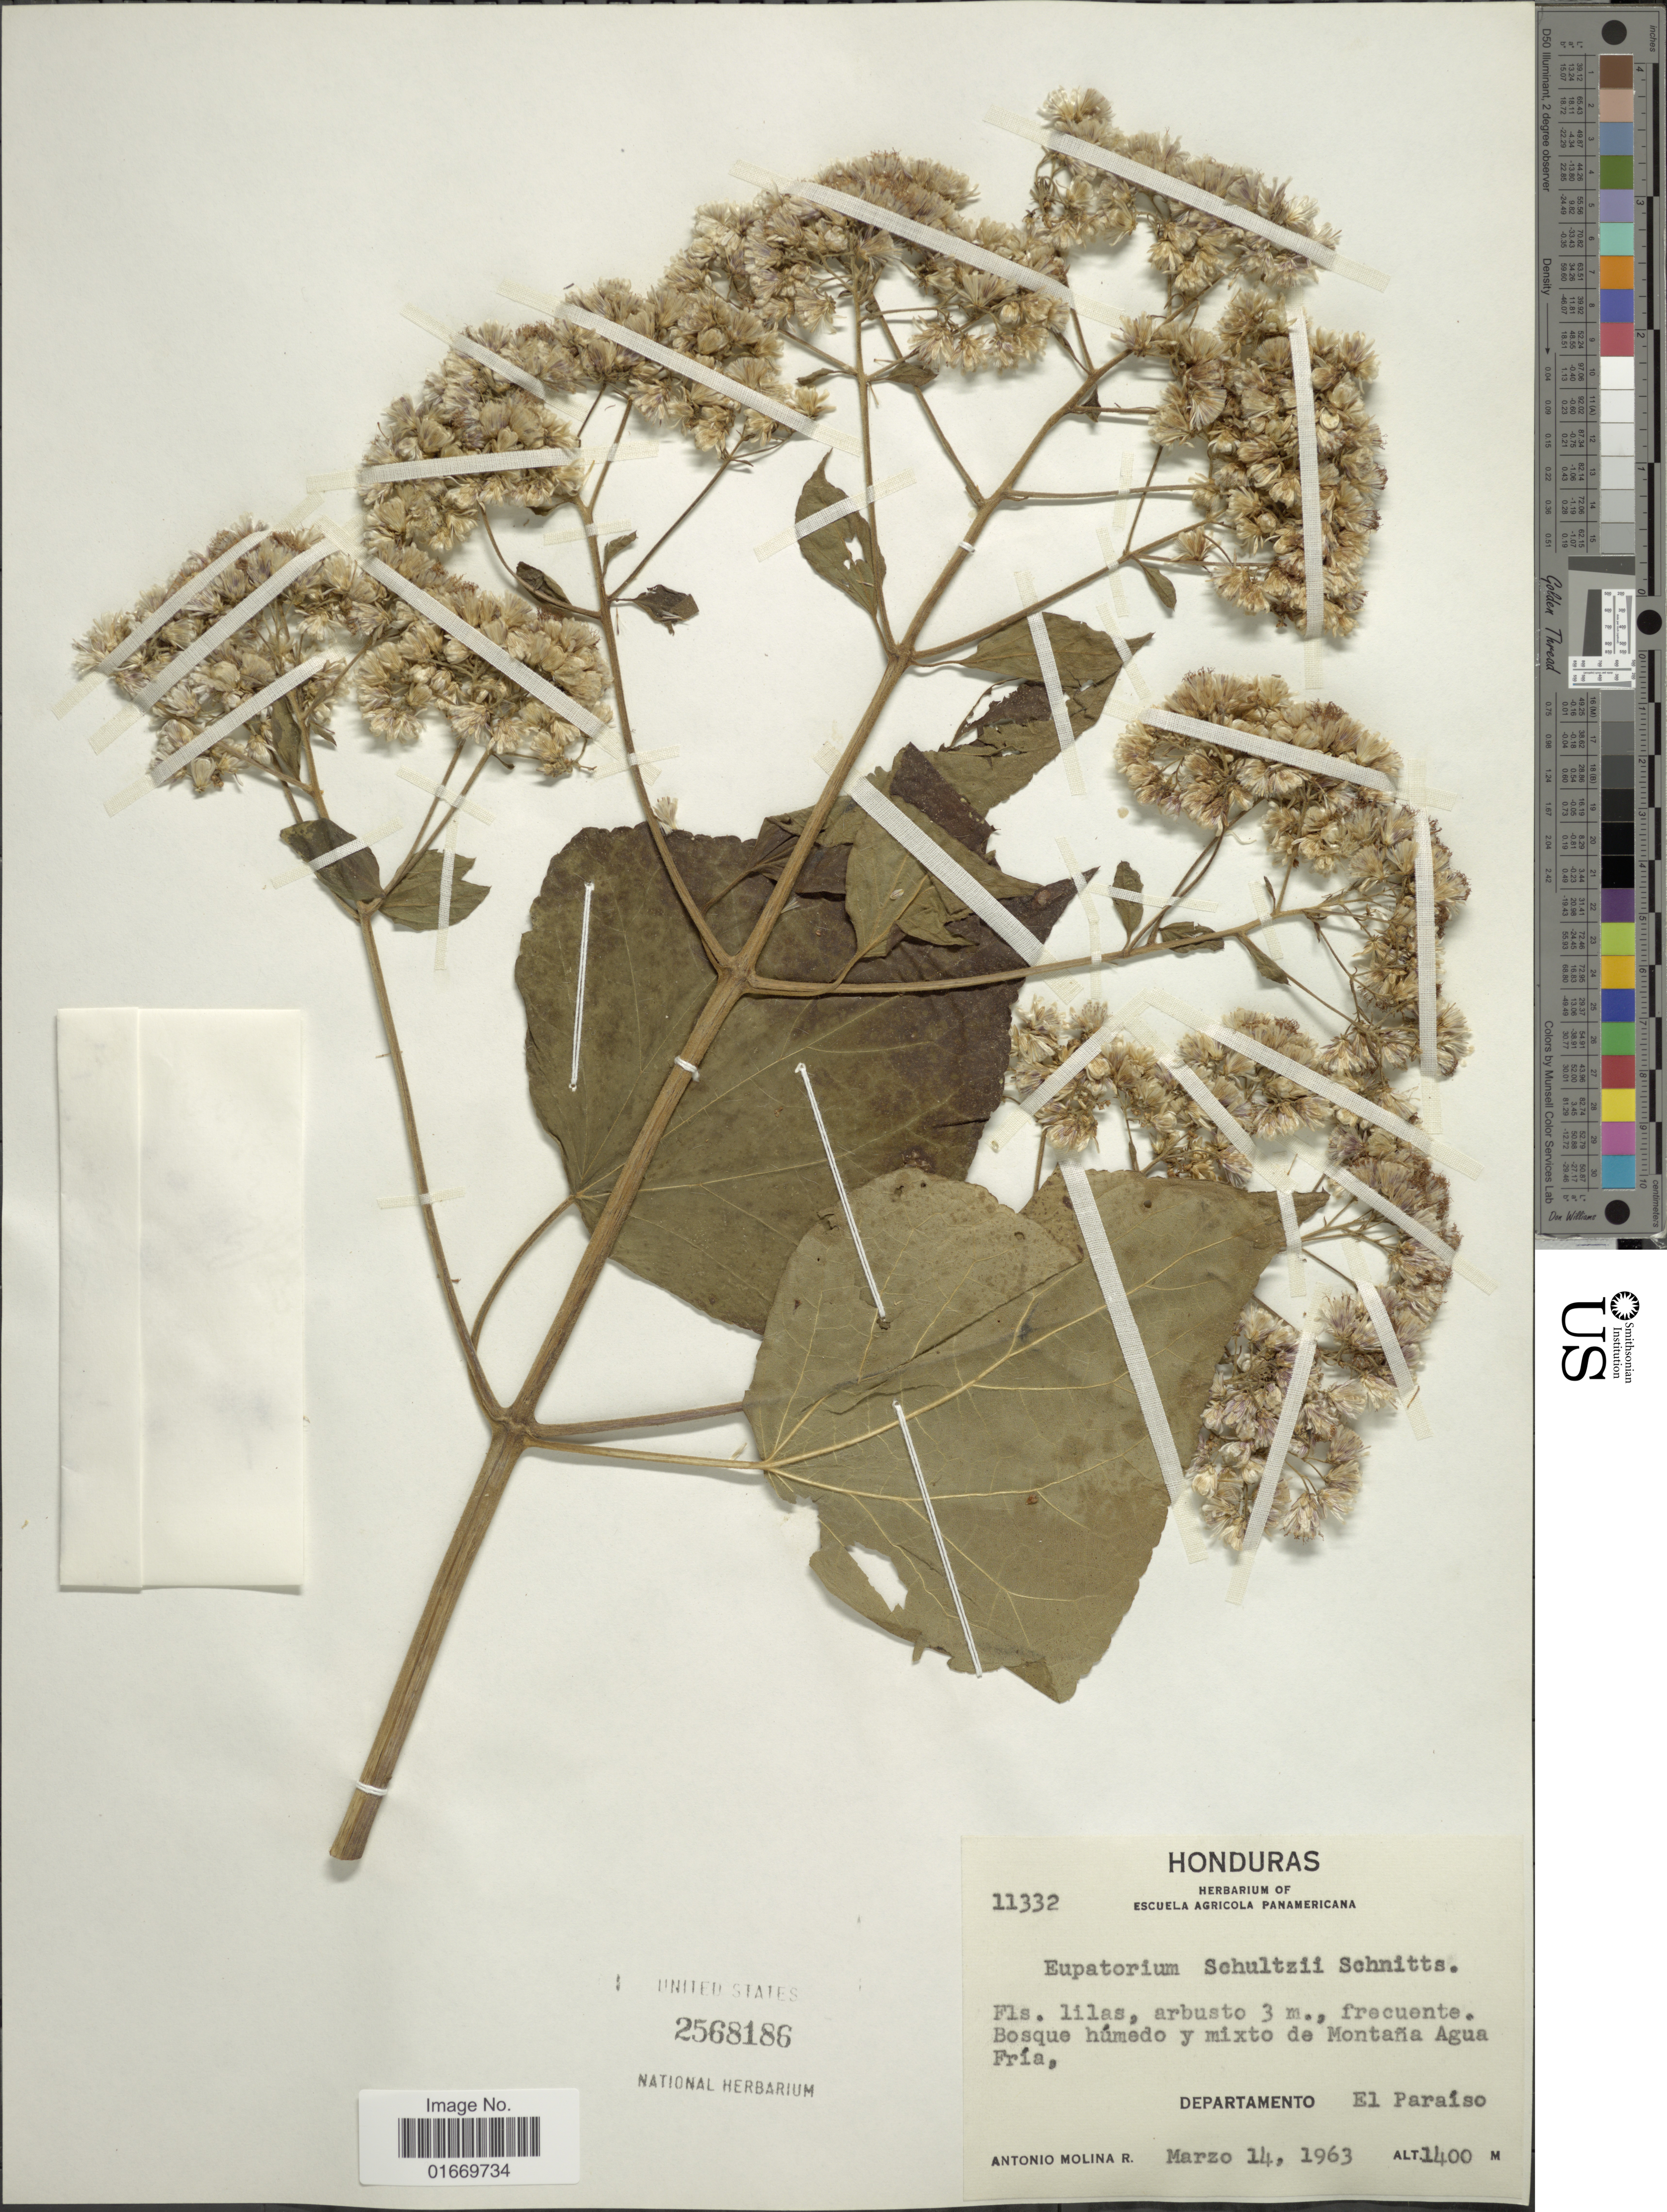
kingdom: Plantae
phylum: Tracheophyta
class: Magnoliopsida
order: Asterales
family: Asteraceae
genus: Peteravenia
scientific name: Peteravenia schultzii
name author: (Schnittsp.) R.M. King & H. Rob.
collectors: A. Molina R.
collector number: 11332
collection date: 1963-03-14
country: Honduras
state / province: El Paraíso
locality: Honduras. Bosque humedo y mixto de Montaña Agua Fria. Departamento El Paraiso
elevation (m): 1400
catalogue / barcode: US 2568186